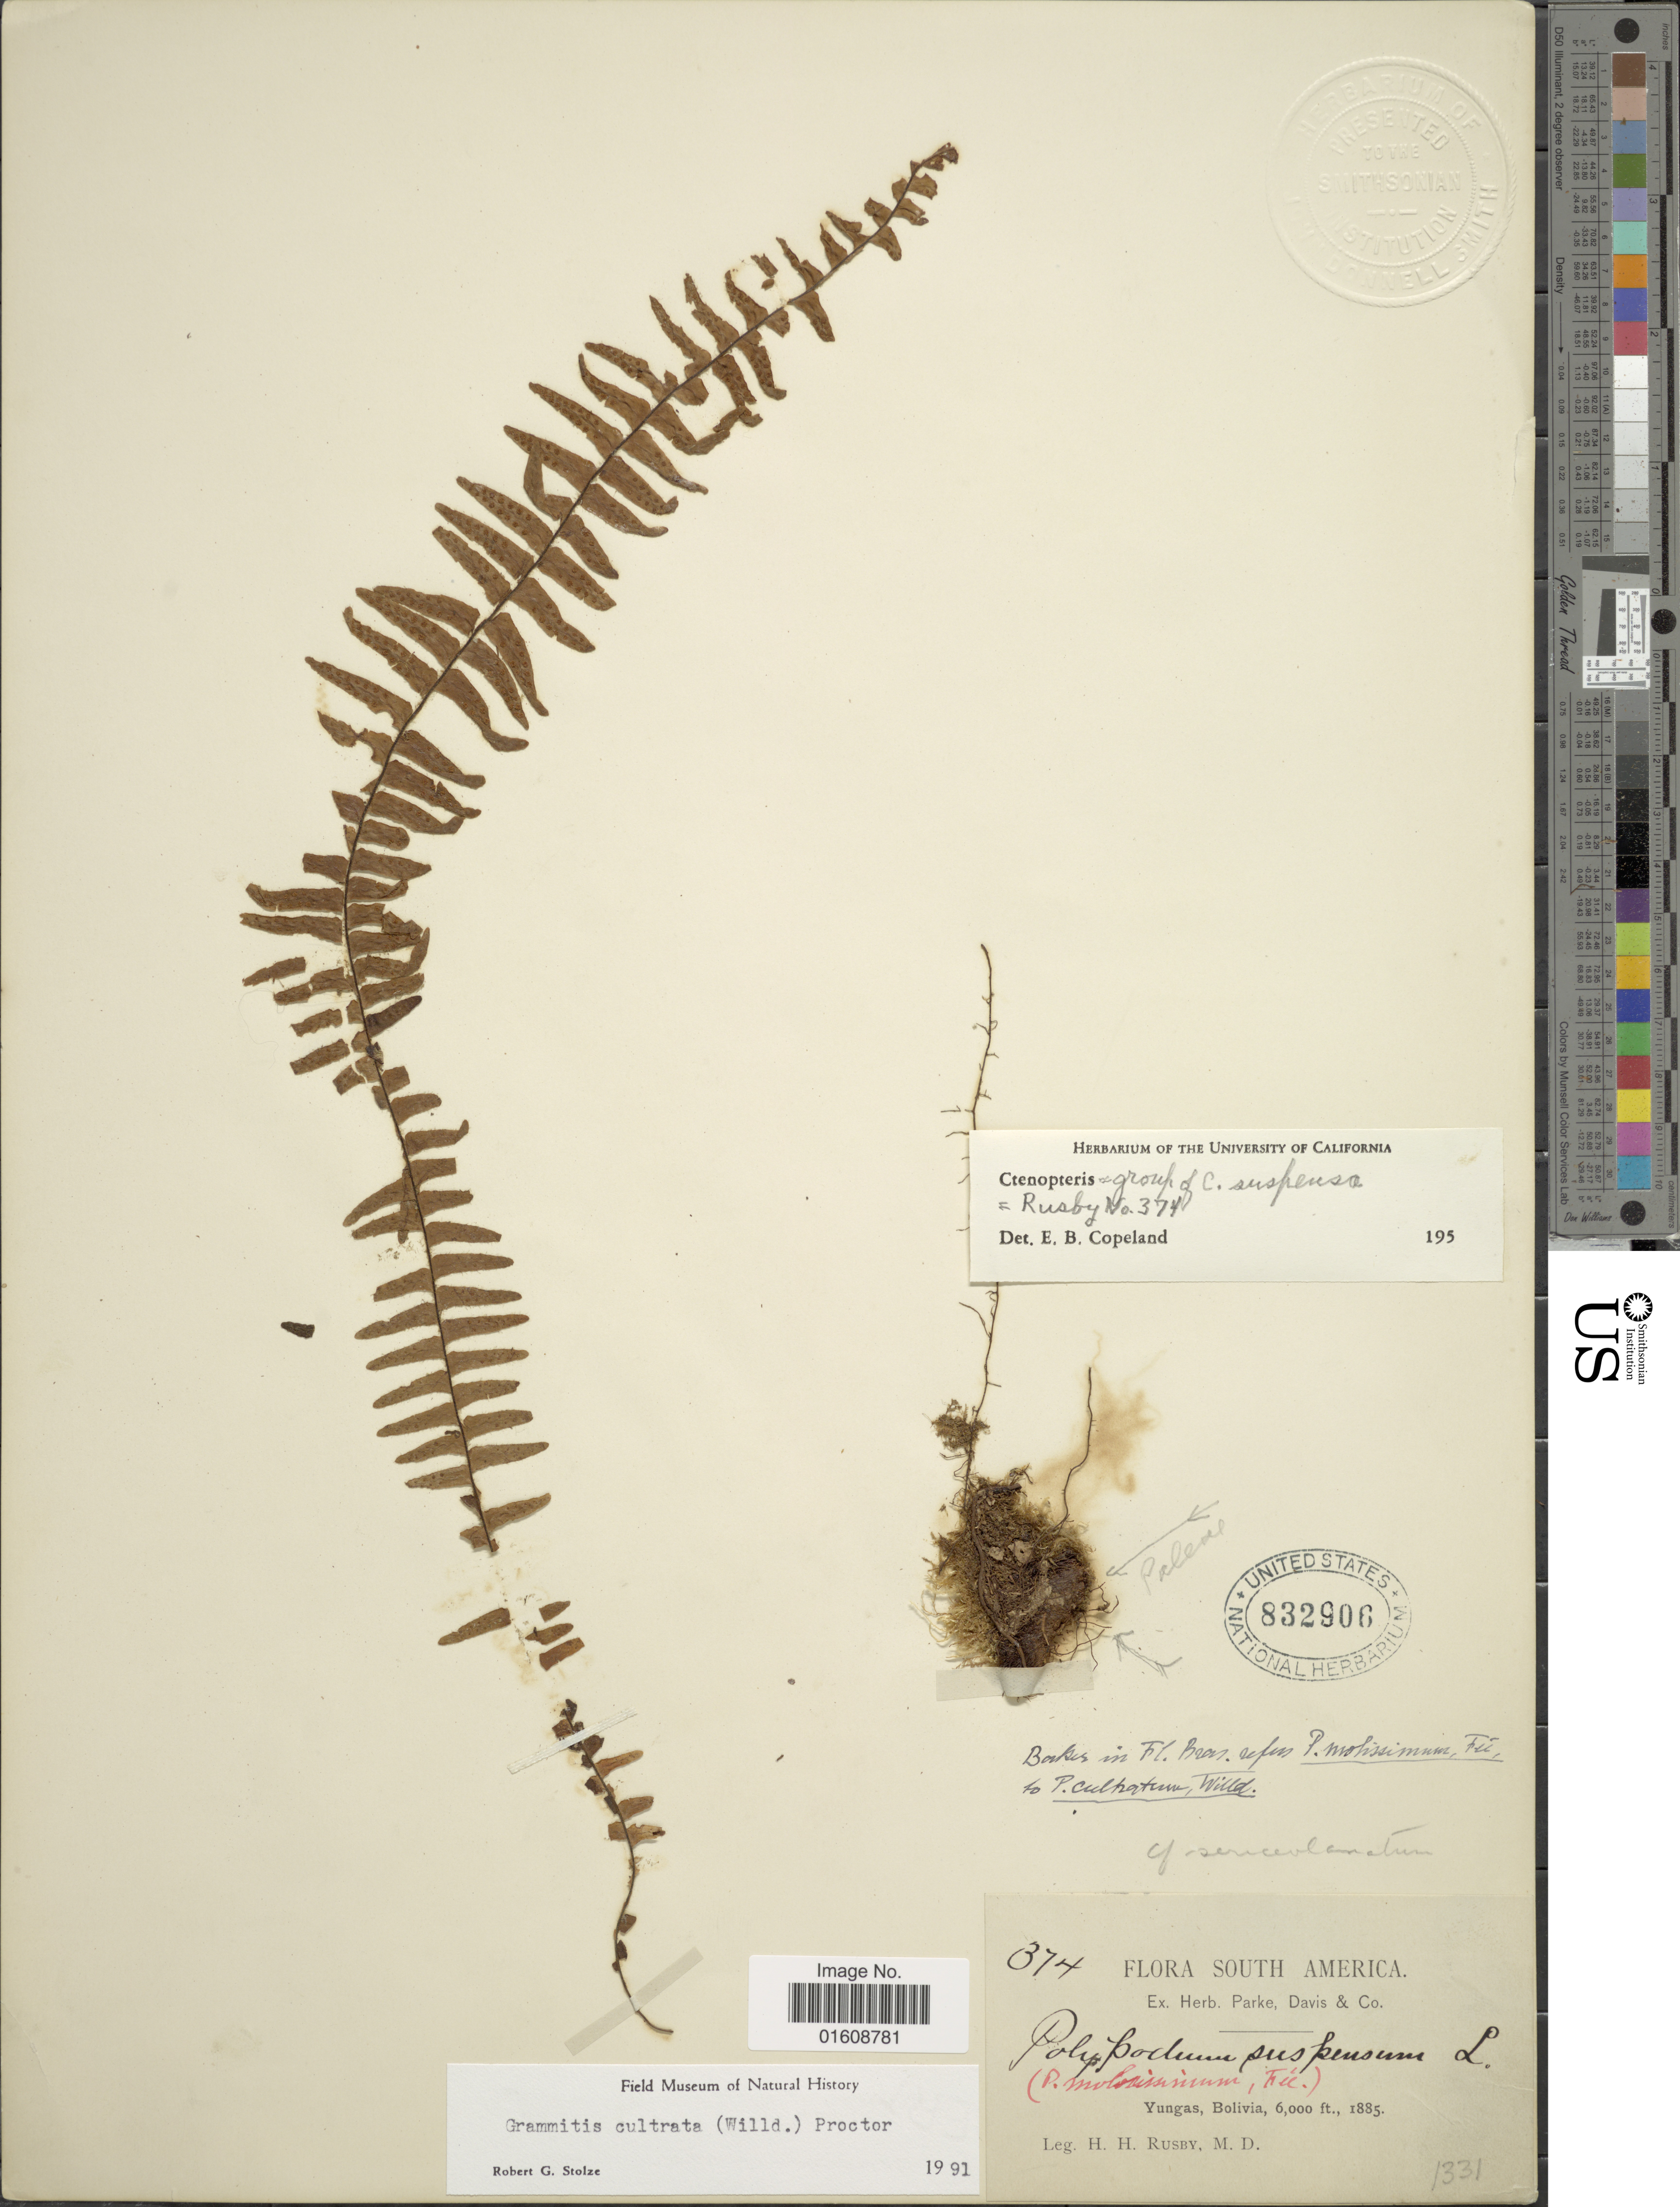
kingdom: Plantae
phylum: Tracheophyta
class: Polypodiopsida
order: Polypodiales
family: Polypodiaceae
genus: Alansmia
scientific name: Alansmia cultrata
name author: (Bory ex Willd.) Moguel & M. Kessler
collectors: H. H. Rusby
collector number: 374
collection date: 1885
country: Bolivia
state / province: La Paz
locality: Yungas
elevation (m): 1829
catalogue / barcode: US 832906